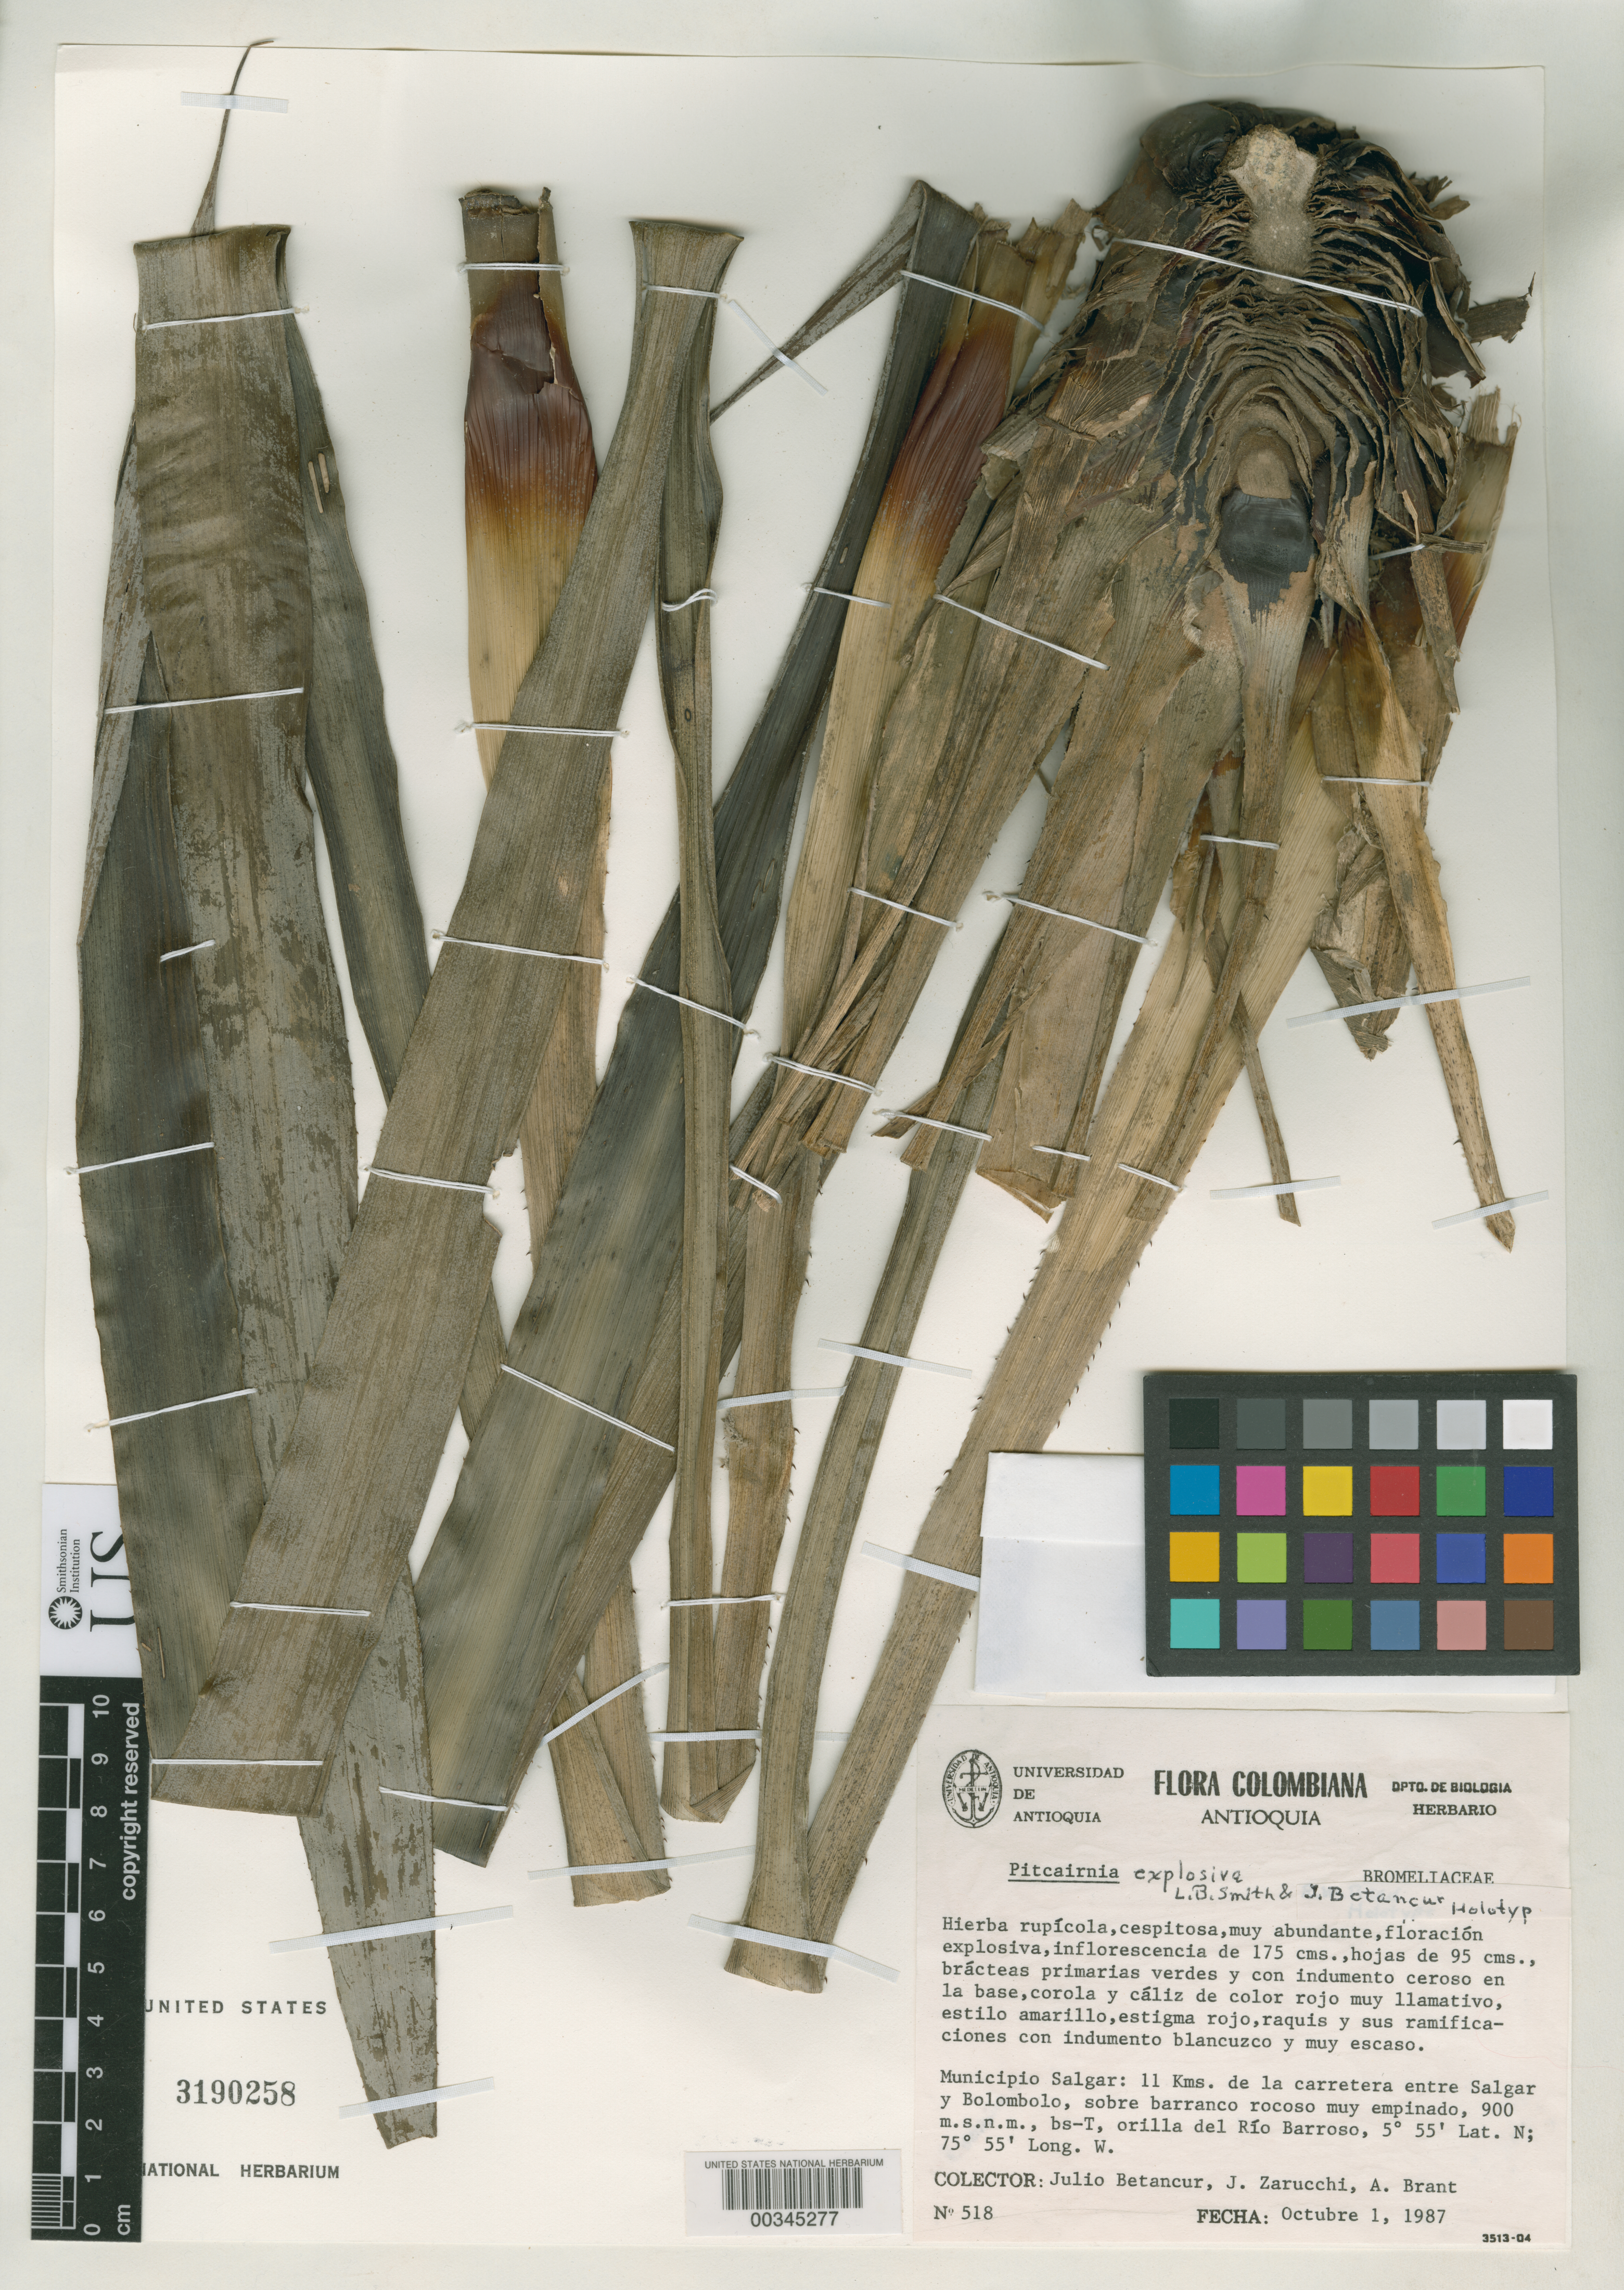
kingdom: Plantae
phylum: Tracheophyta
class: Liliopsida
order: Poales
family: Bromeliaceae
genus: Pitcairnia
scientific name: Pitcairnia explosiva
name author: L.B. Sm. & Betancur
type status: Holotype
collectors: J. C. Betancur, J. L. Zarucchi & A. Brant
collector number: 518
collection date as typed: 01 Oct 1987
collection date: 1987-10-01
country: Colombia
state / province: Antioquia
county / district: Salgar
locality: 11 km on road between Salgar & Bolombolo, mouth of Rio Barroso.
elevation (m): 900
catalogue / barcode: US 3190258